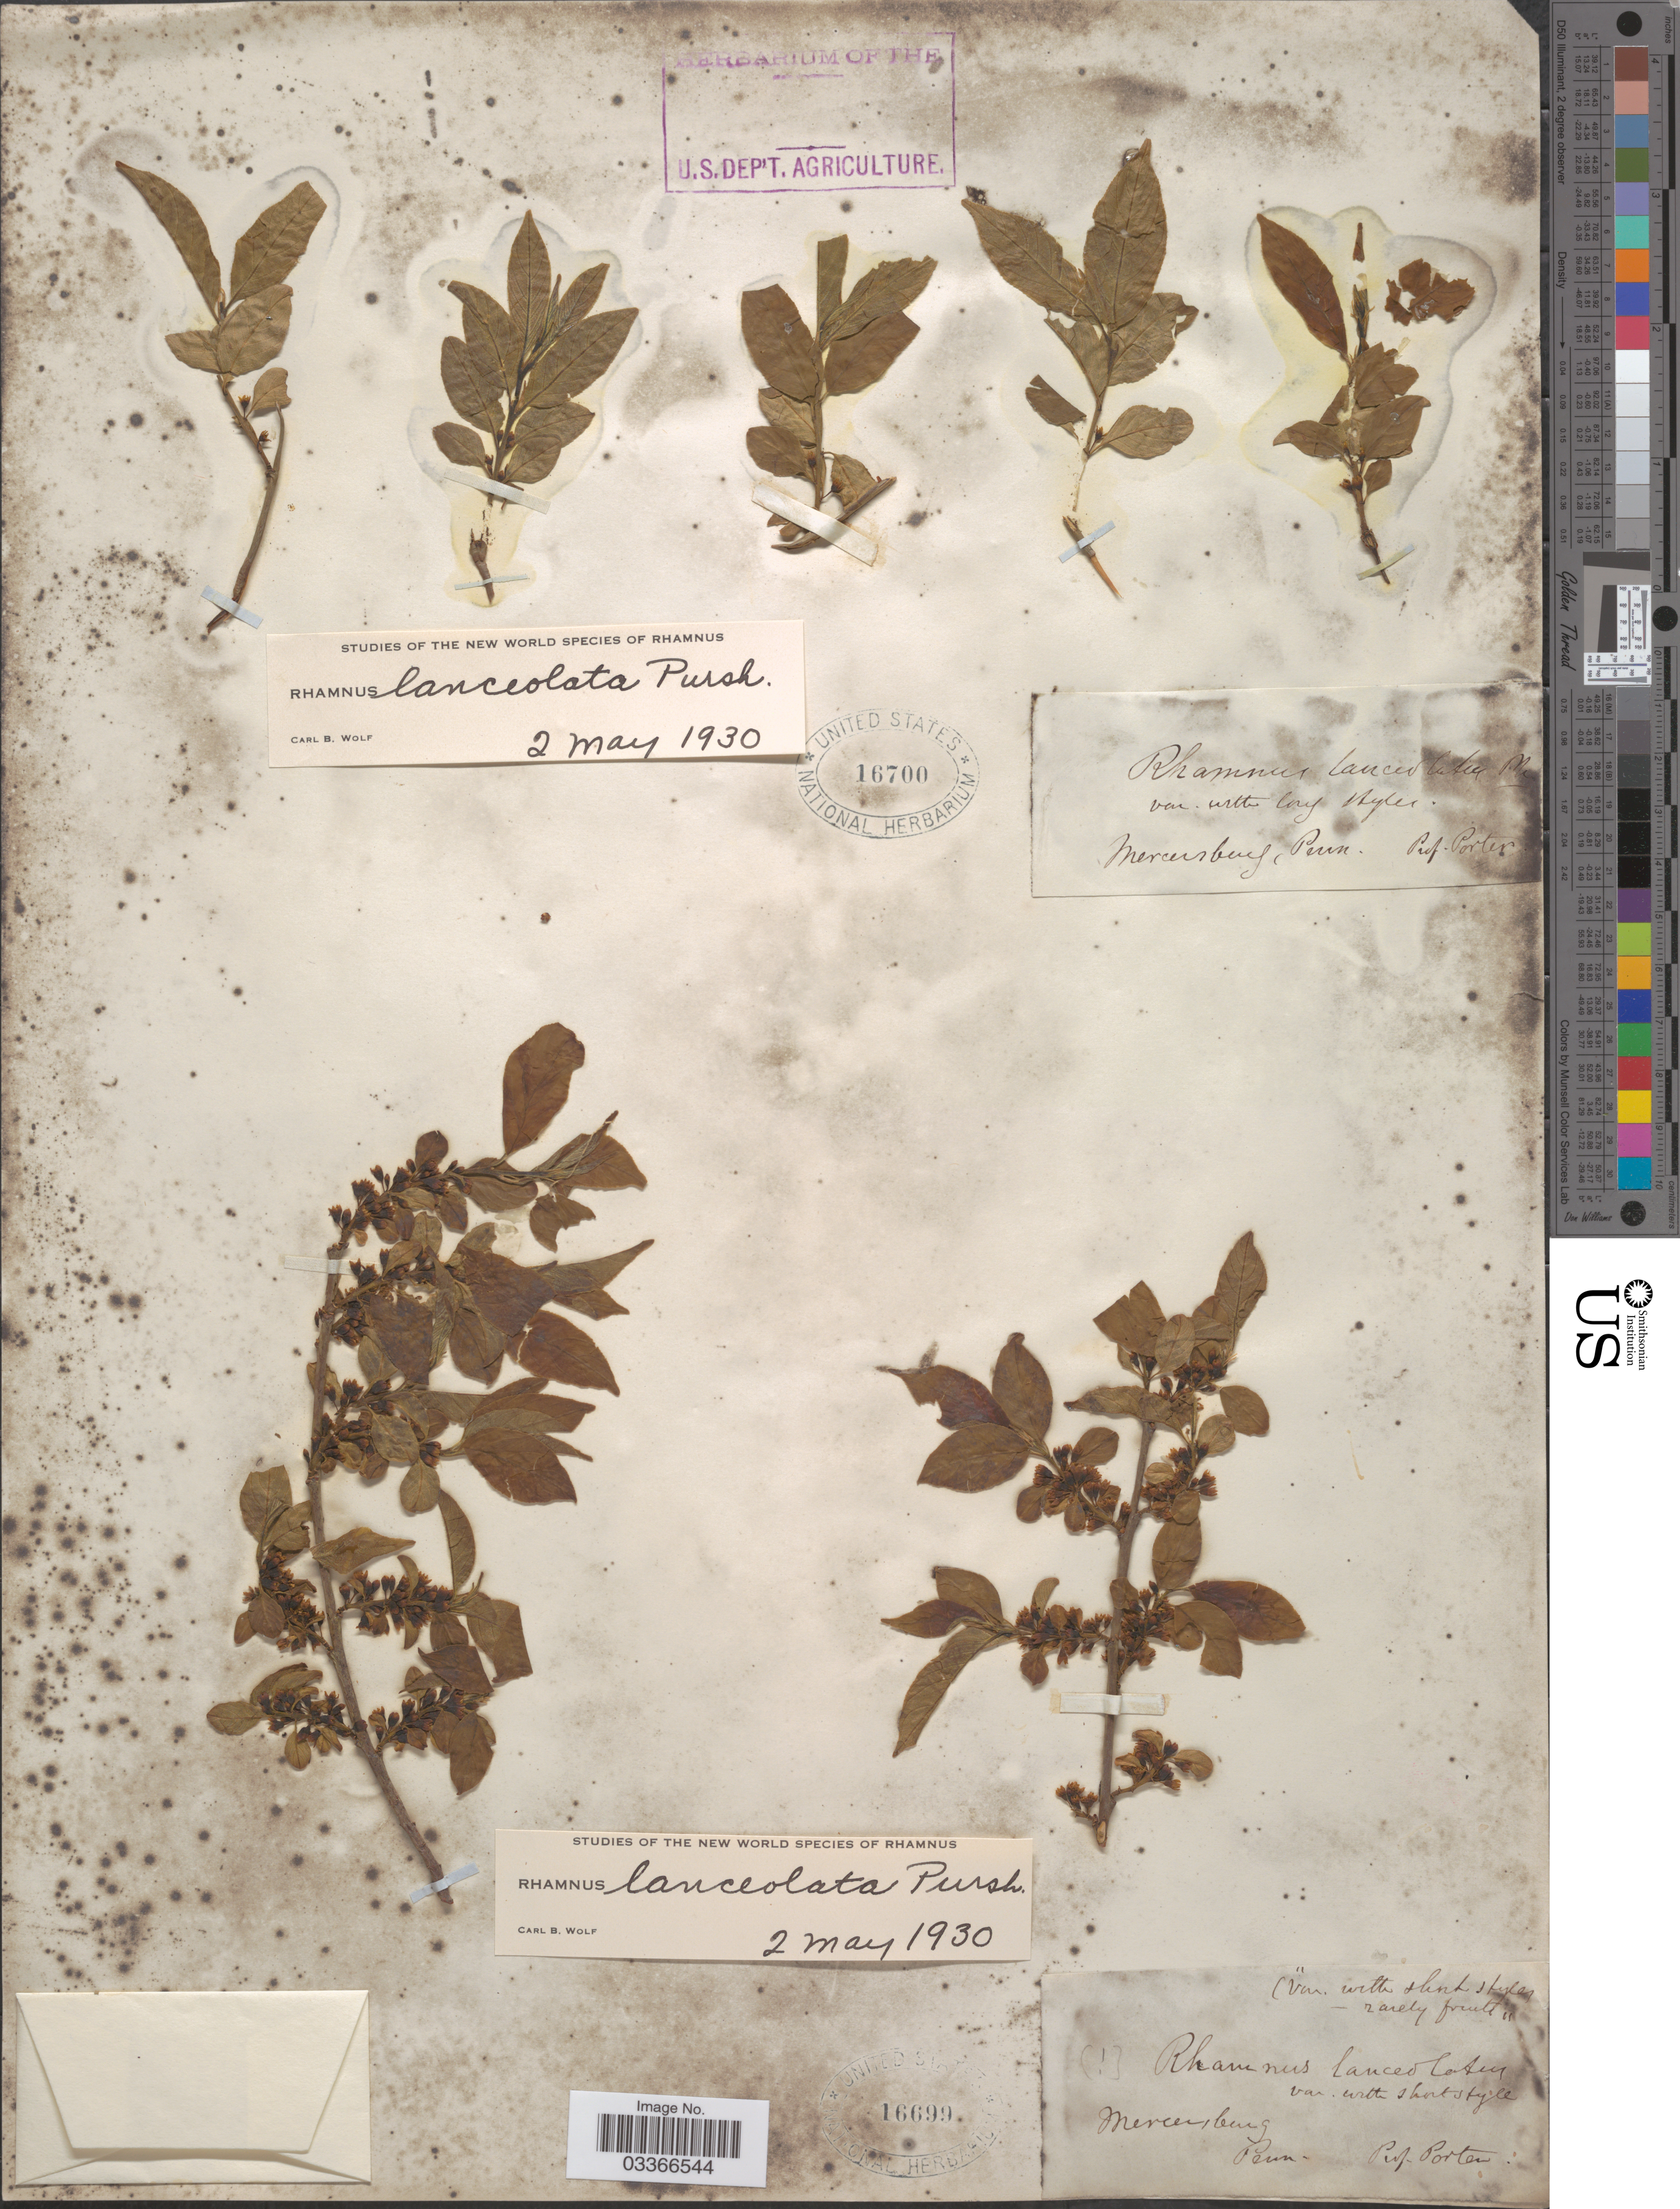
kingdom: Plantae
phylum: Tracheophyta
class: Magnoliopsida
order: Rosales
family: Rhamnaceae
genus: Rhamnus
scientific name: Rhamnus lanceolata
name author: Pursh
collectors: Prof. Porter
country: United States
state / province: Pennsylvania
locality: Mercersburg.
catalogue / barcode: US 16700-2